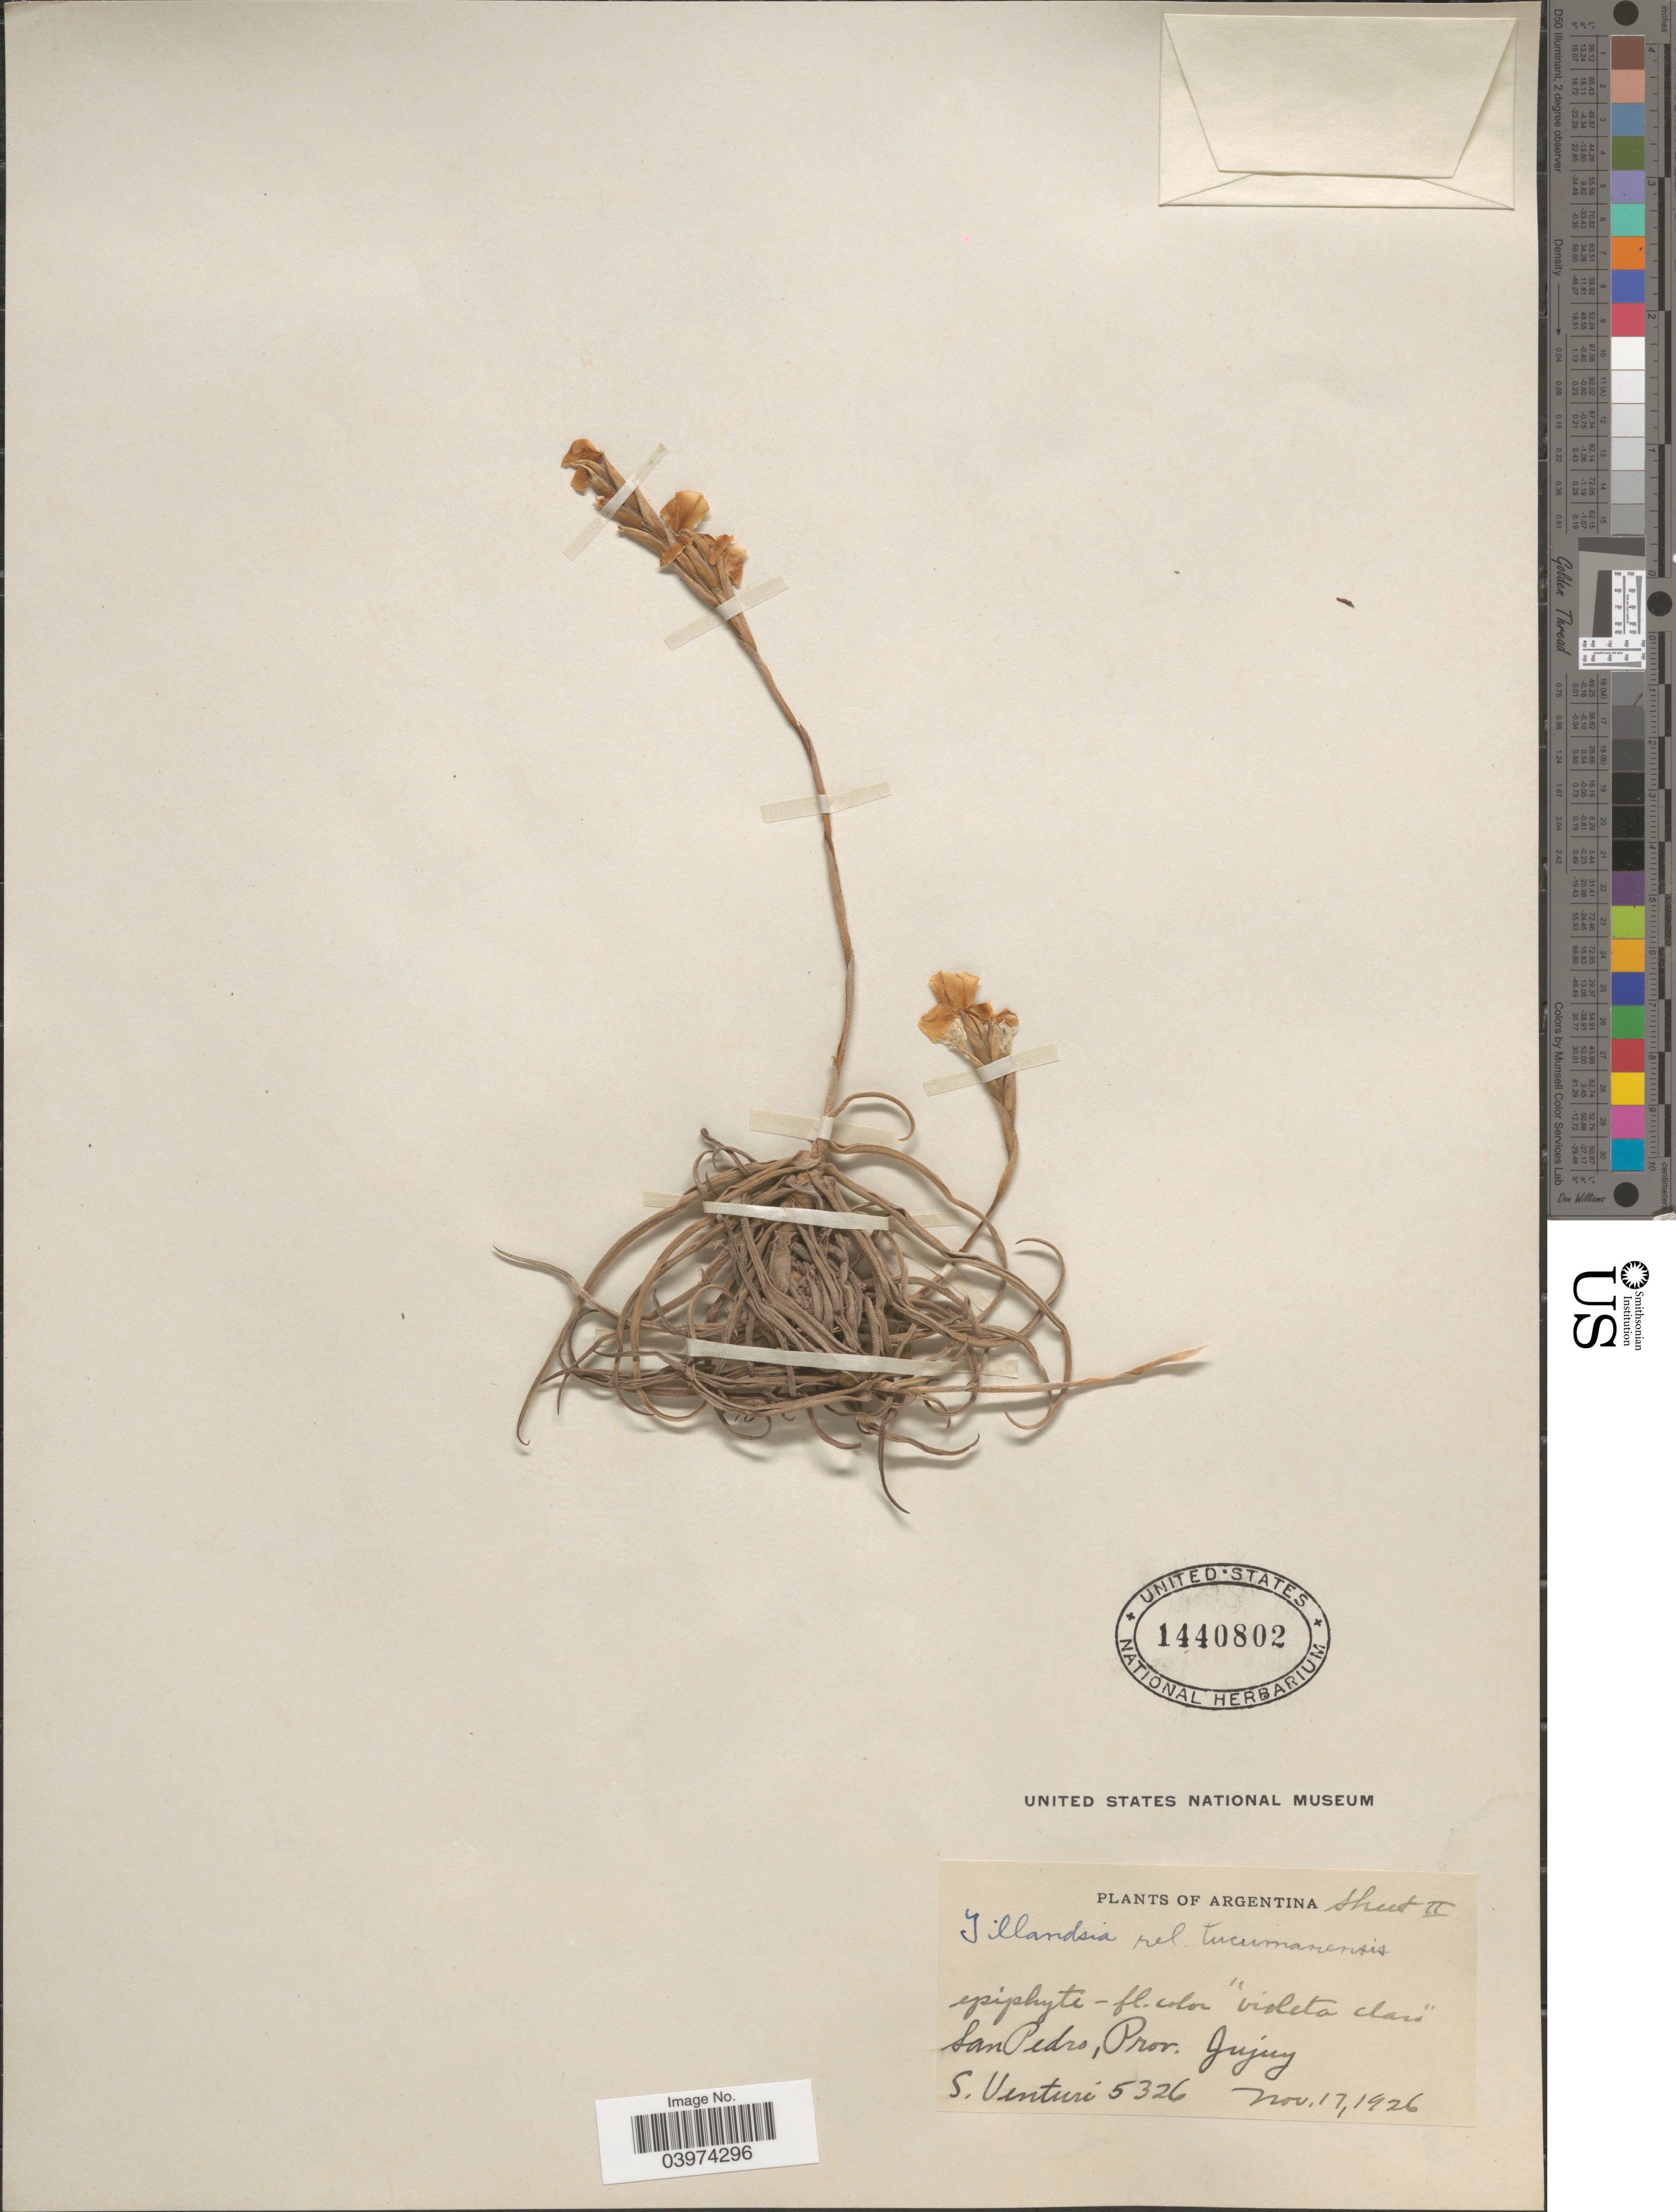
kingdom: Plantae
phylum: Tracheophyta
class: Liliopsida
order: Poales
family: Bromeliaceae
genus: Tillandsia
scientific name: Tillandsia reichenbachii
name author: Baker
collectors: S. Venturi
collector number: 5326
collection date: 1926-11-17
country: Argentina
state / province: Jujuy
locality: San Pedro.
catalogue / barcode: US 1440802